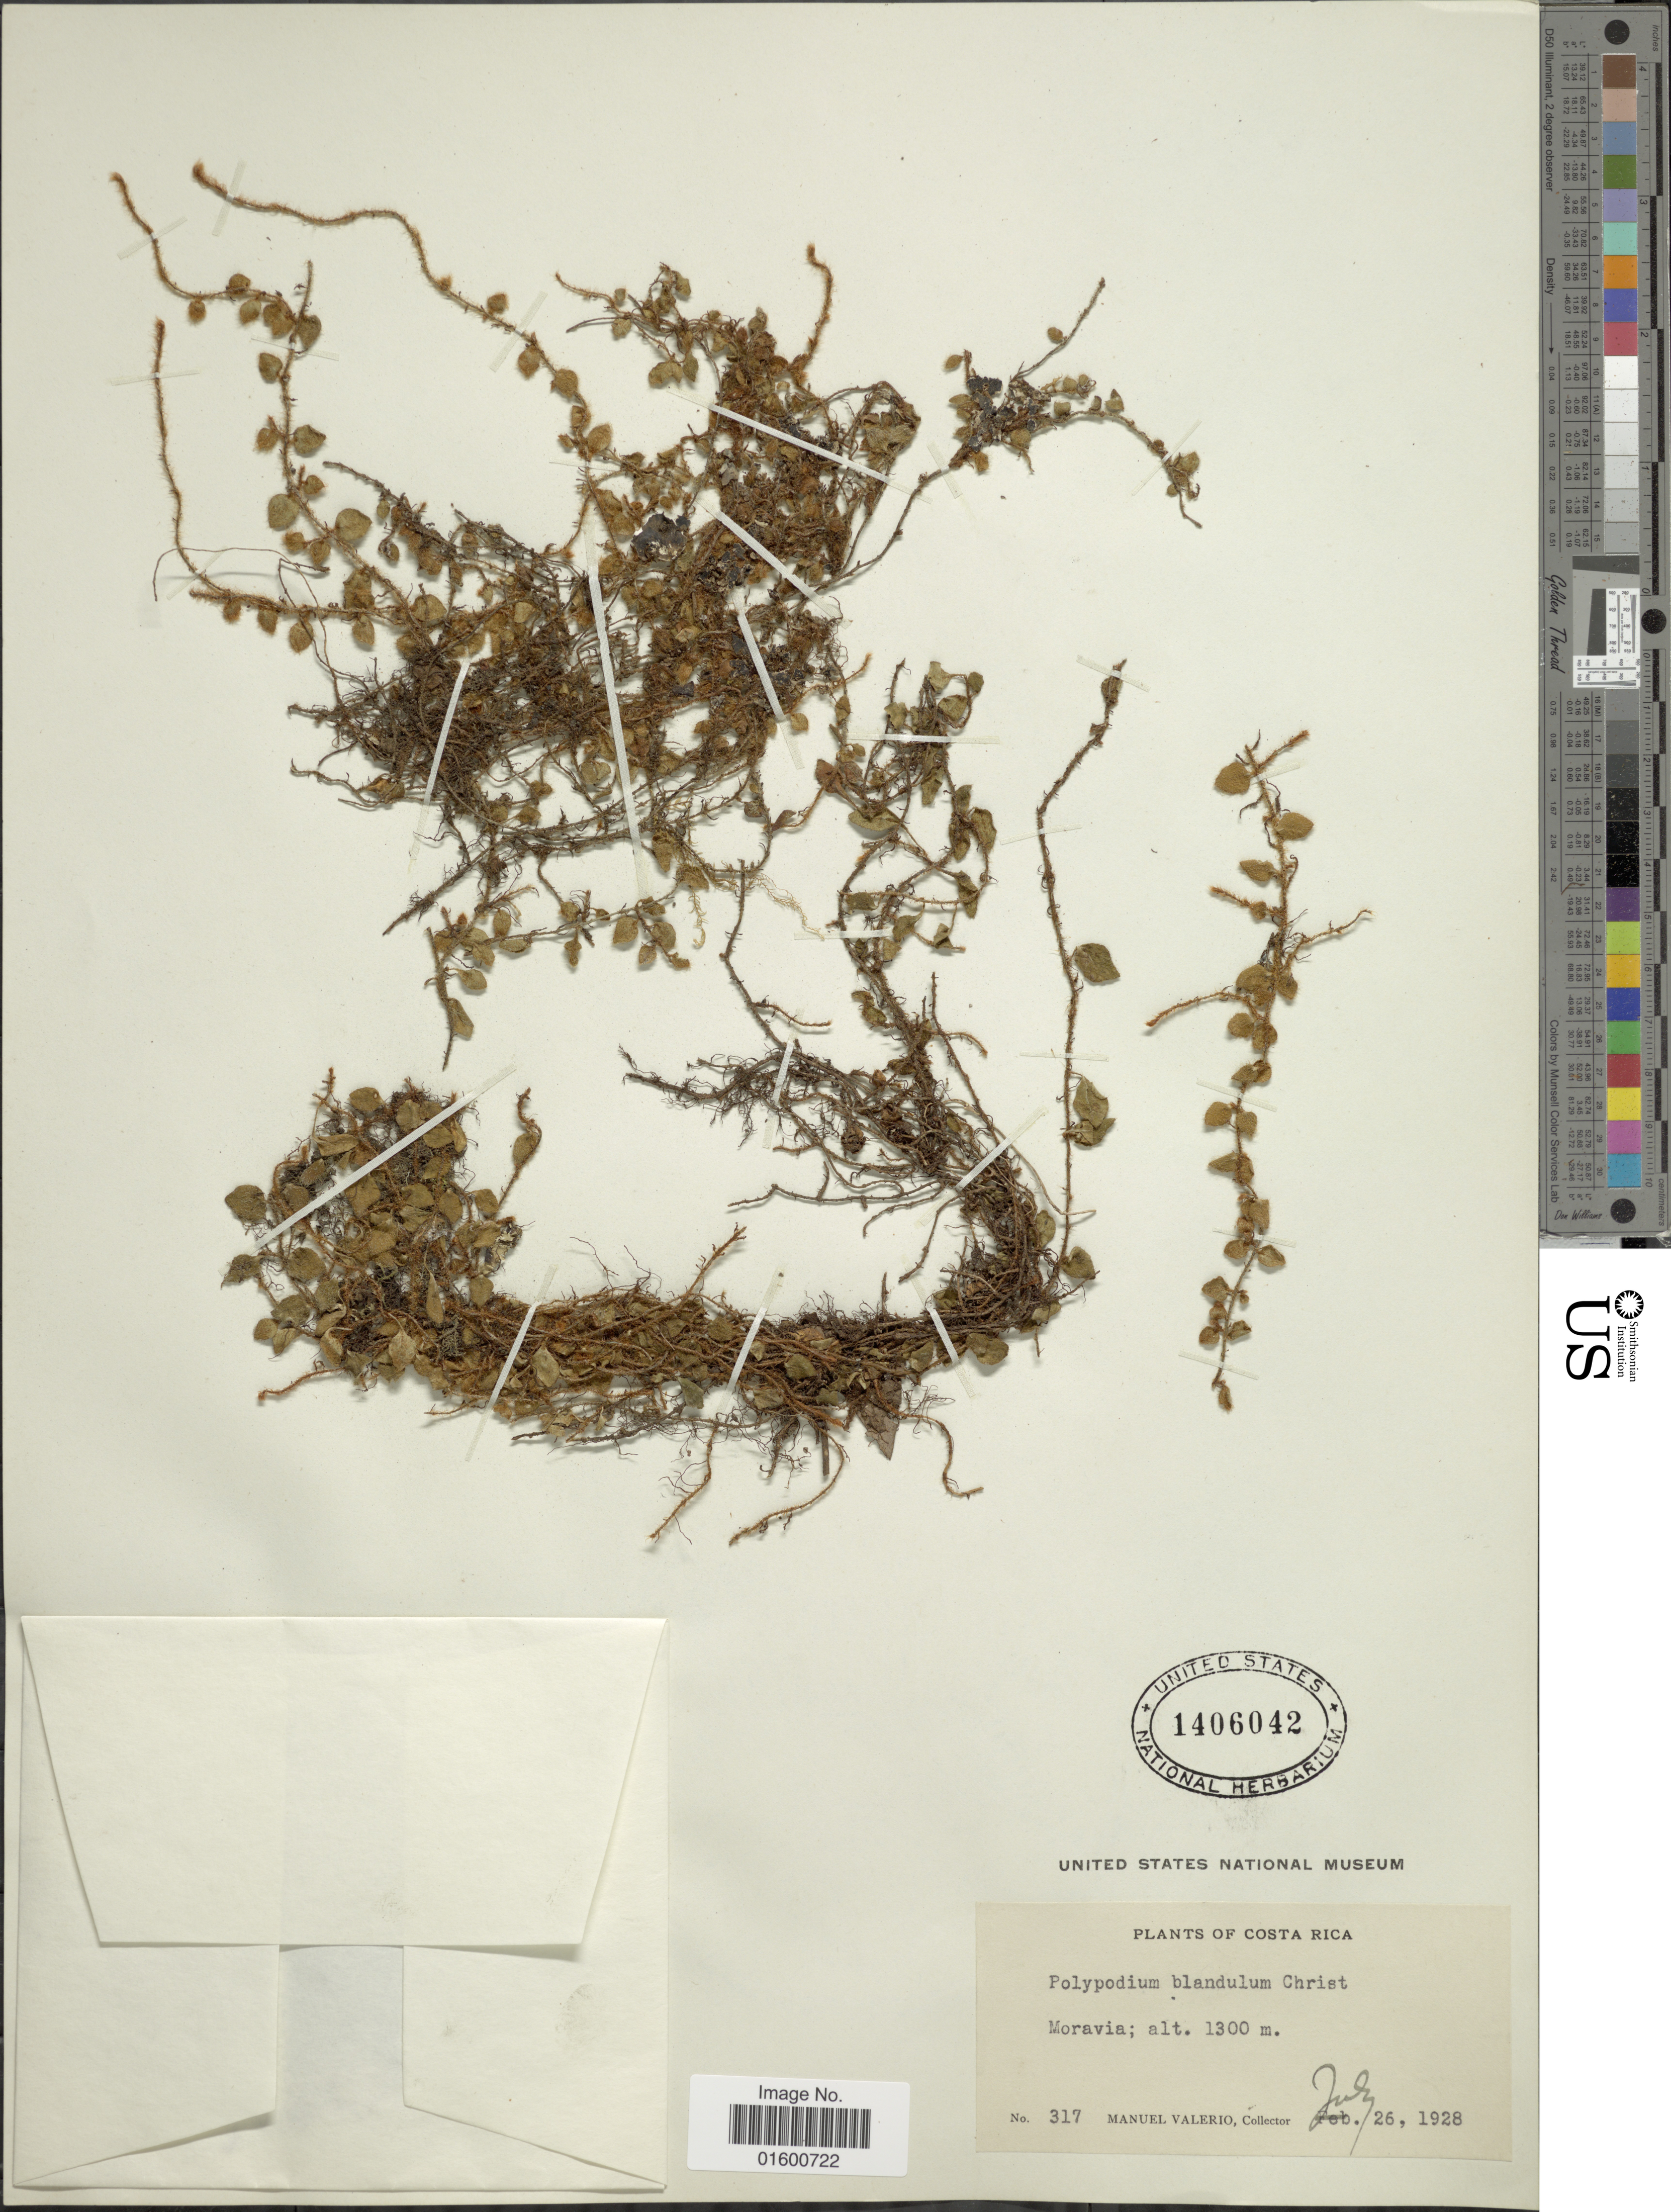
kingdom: Plantae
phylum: Tracheophyta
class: Polypodiopsida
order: Polypodiales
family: Polypodiaceae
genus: Microgramma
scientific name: Microgramma tecta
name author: (Kaulf.) Alston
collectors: M. Valerio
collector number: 317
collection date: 1928-07-26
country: Costa Rica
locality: Moravia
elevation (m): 1300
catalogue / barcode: US 1406042